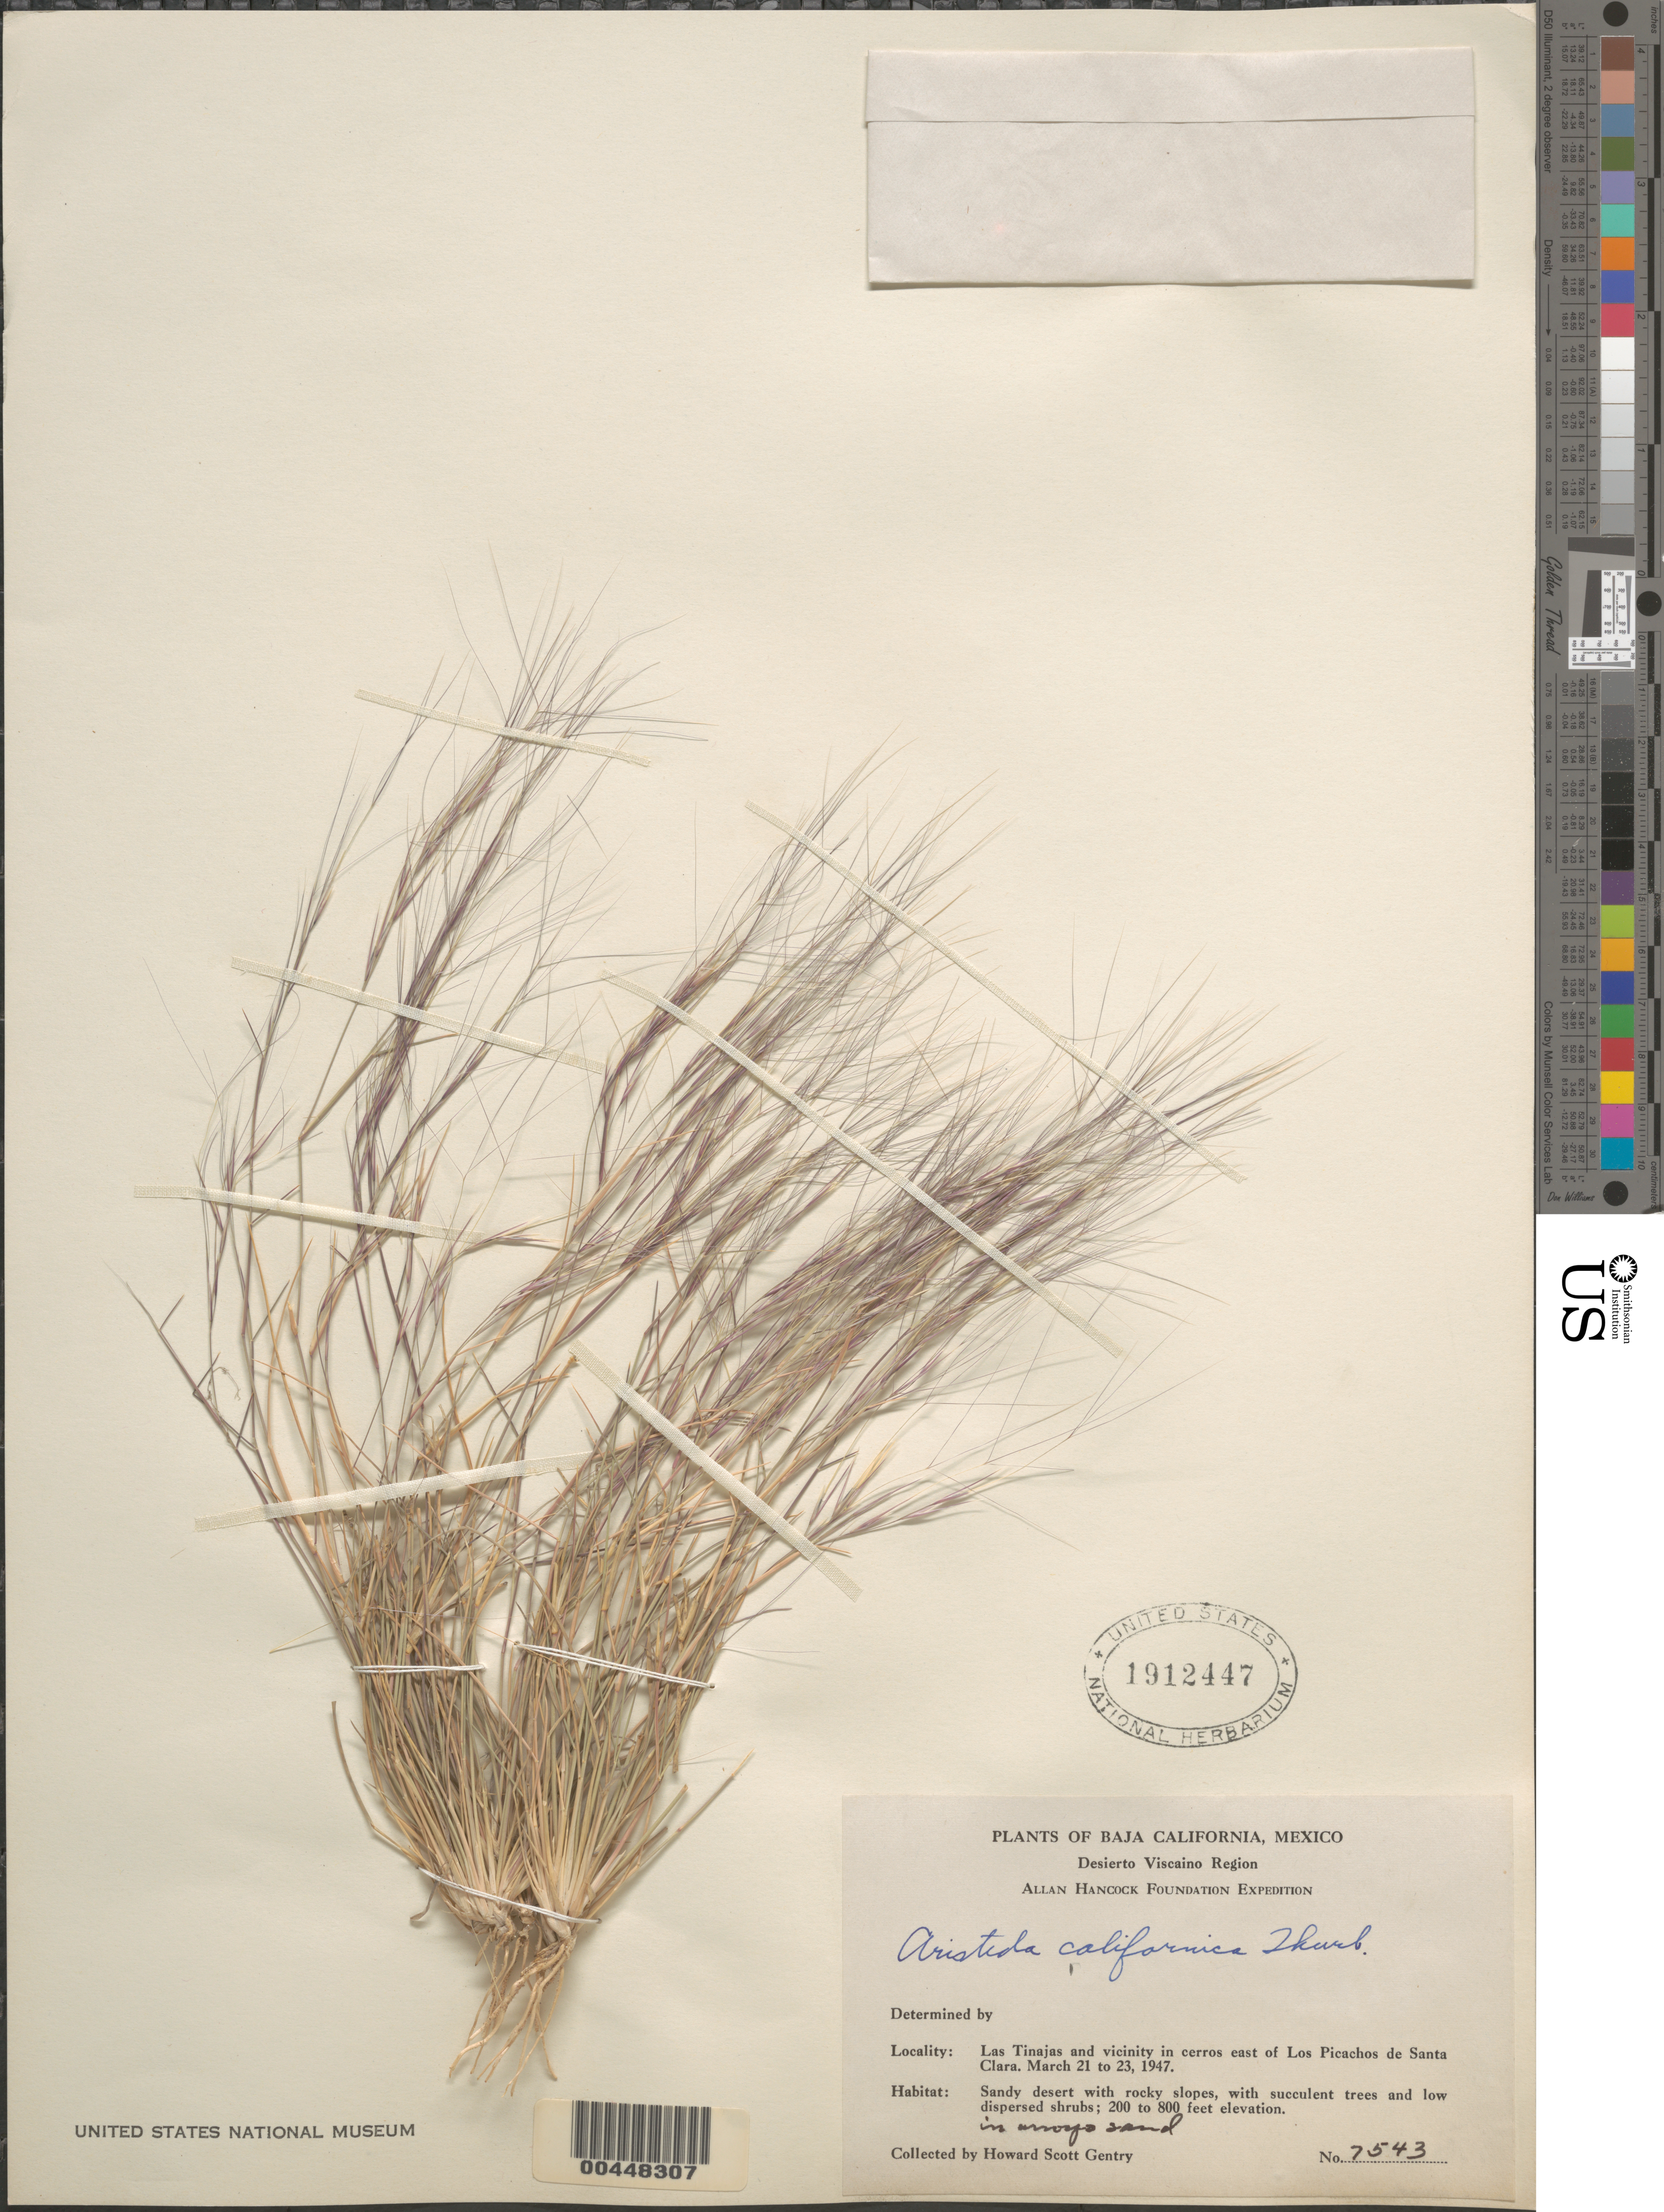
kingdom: Plantae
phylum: Tracheophyta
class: Liliopsida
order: Poales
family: Poaceae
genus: Aristida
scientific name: Aristida californica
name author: Thurb. in S. Watson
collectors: H. S. Gentry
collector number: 7543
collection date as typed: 21 Mar 1947 to 23 Mar 1947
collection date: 1947-03-21/1947-03-23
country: Mexico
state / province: Baja California Sur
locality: Desierto Viscaino, Las Tinajas and vicinity in cerros E of Los Picachos de Santa Clara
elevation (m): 61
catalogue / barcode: US 1912447